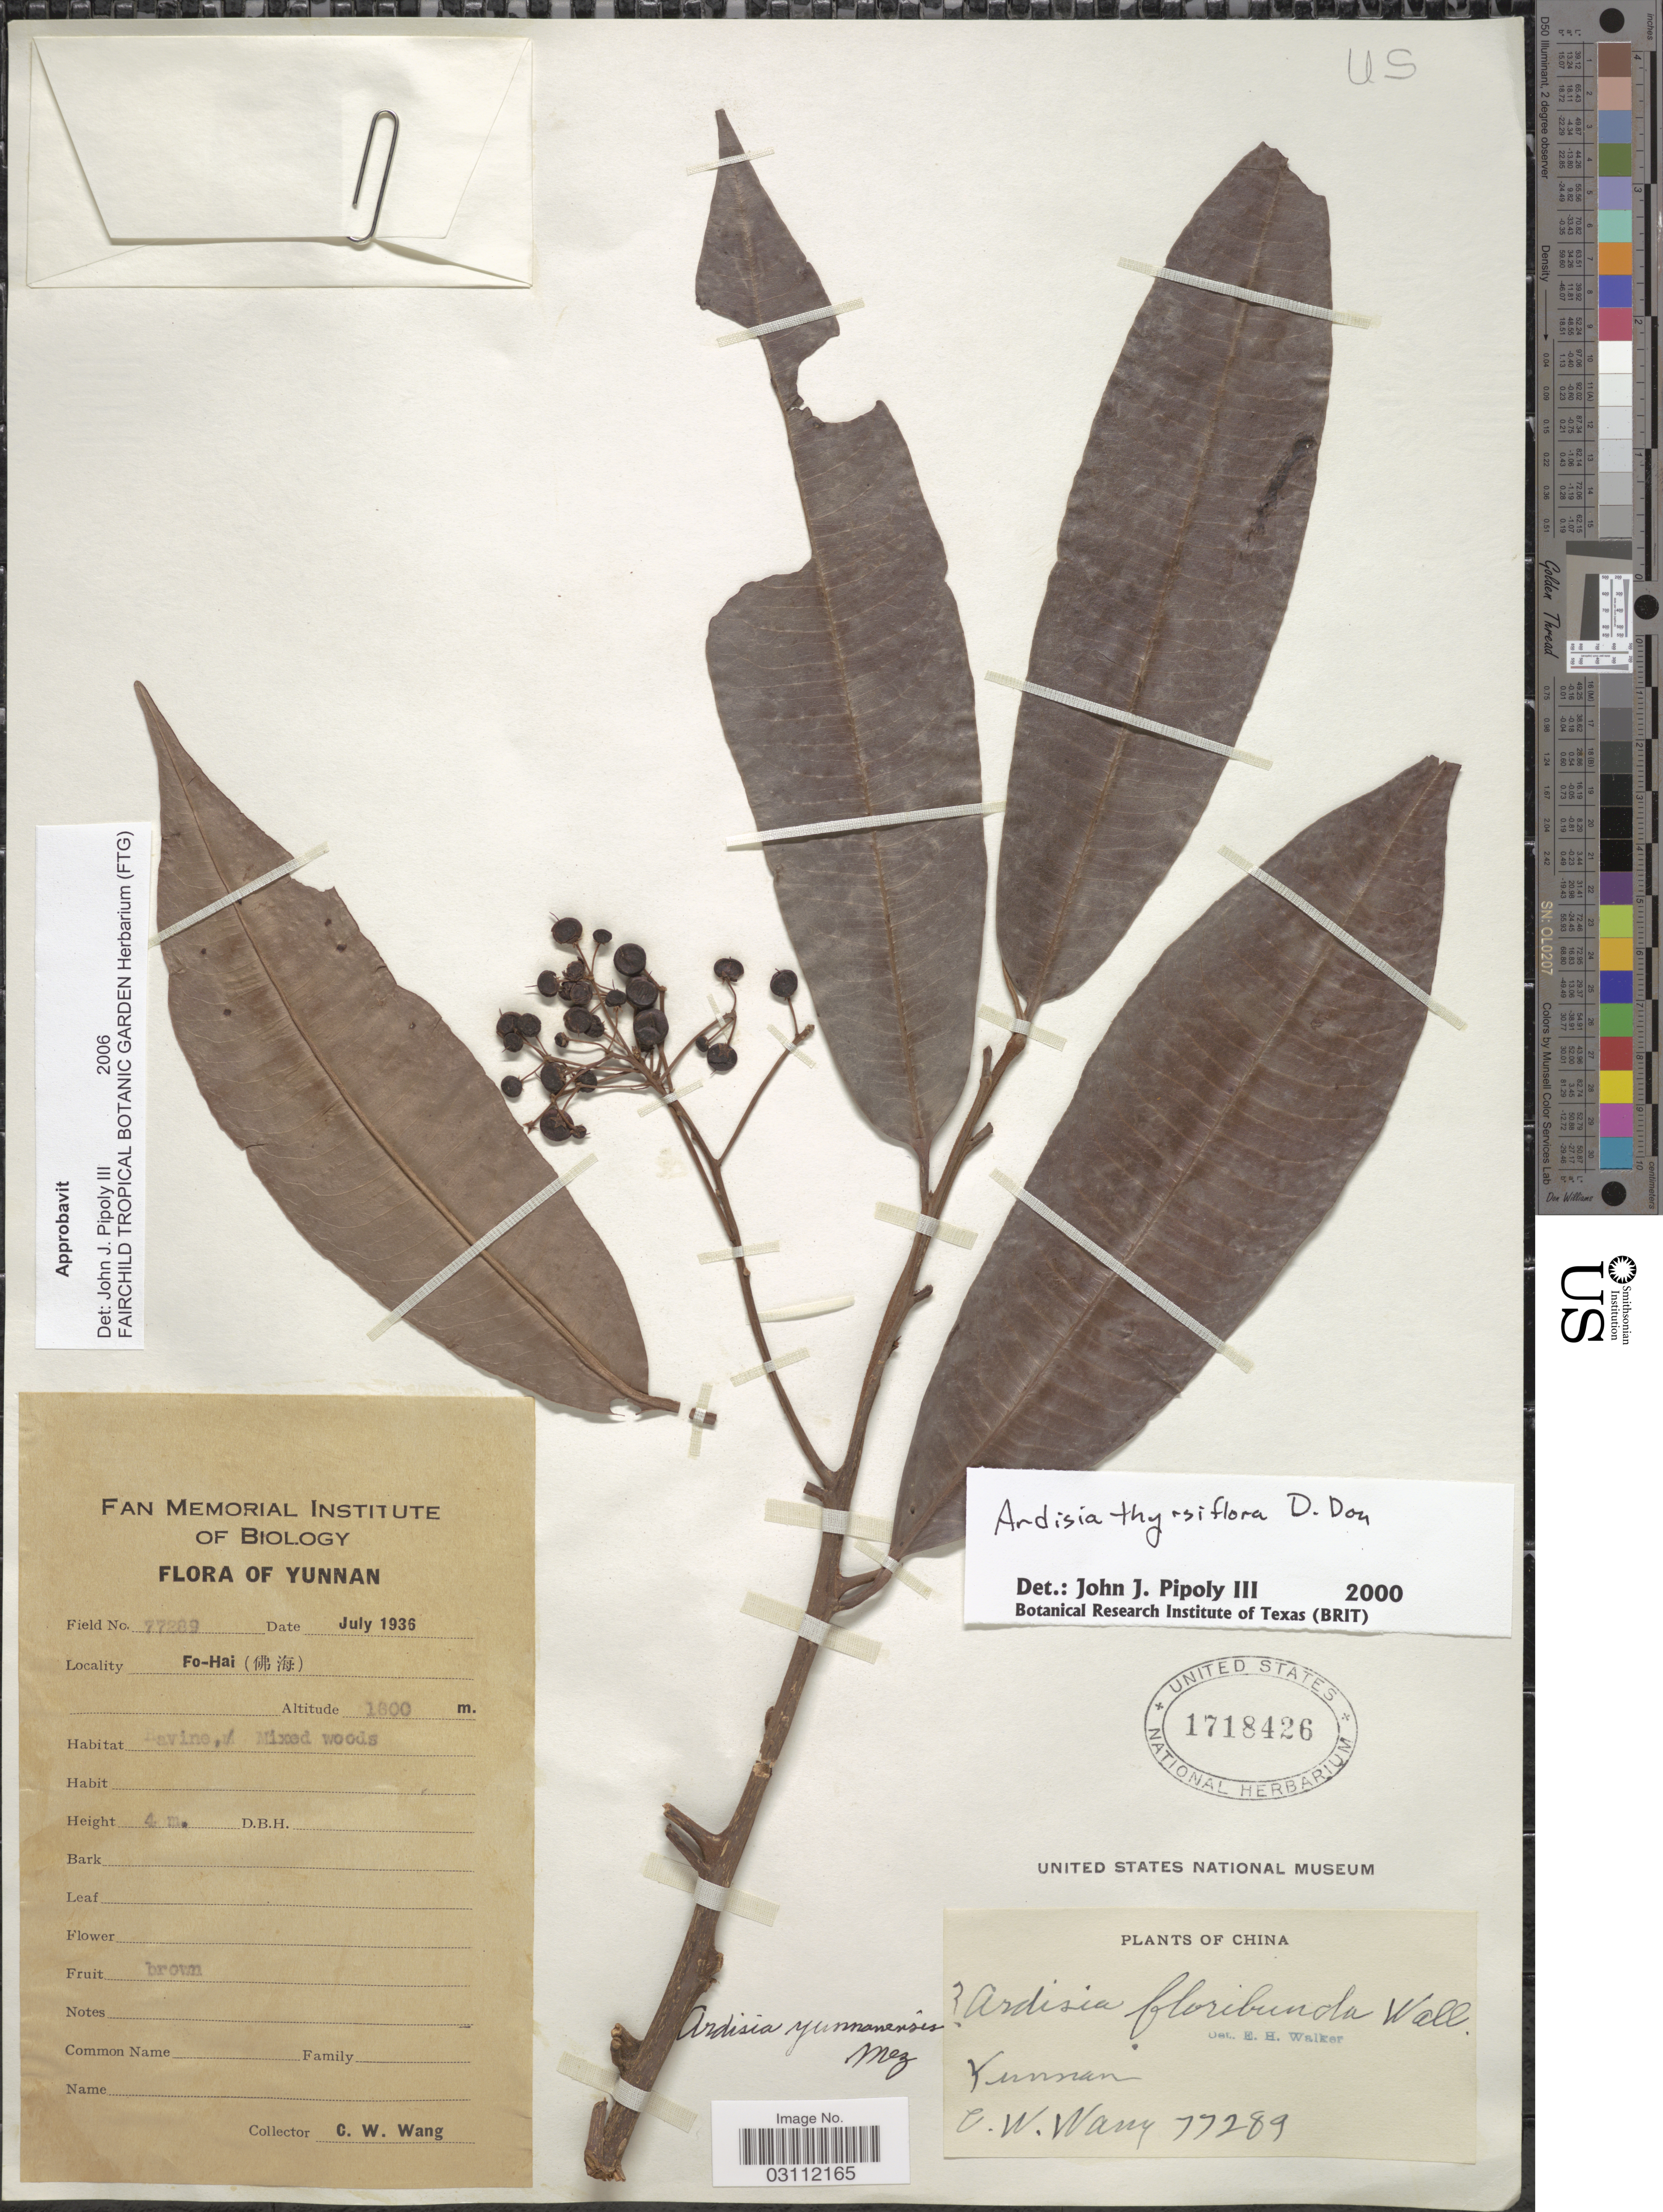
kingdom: Plantae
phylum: Tracheophyta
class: Magnoliopsida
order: Ericales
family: Primulaceae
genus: Ardisia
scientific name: Ardisia thyrsiflora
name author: D. Don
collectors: C. W. Wang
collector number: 77289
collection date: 1936-07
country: China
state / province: Yunnan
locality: Yunnan, Fo-Hai.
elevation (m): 1600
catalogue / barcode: US 1718426